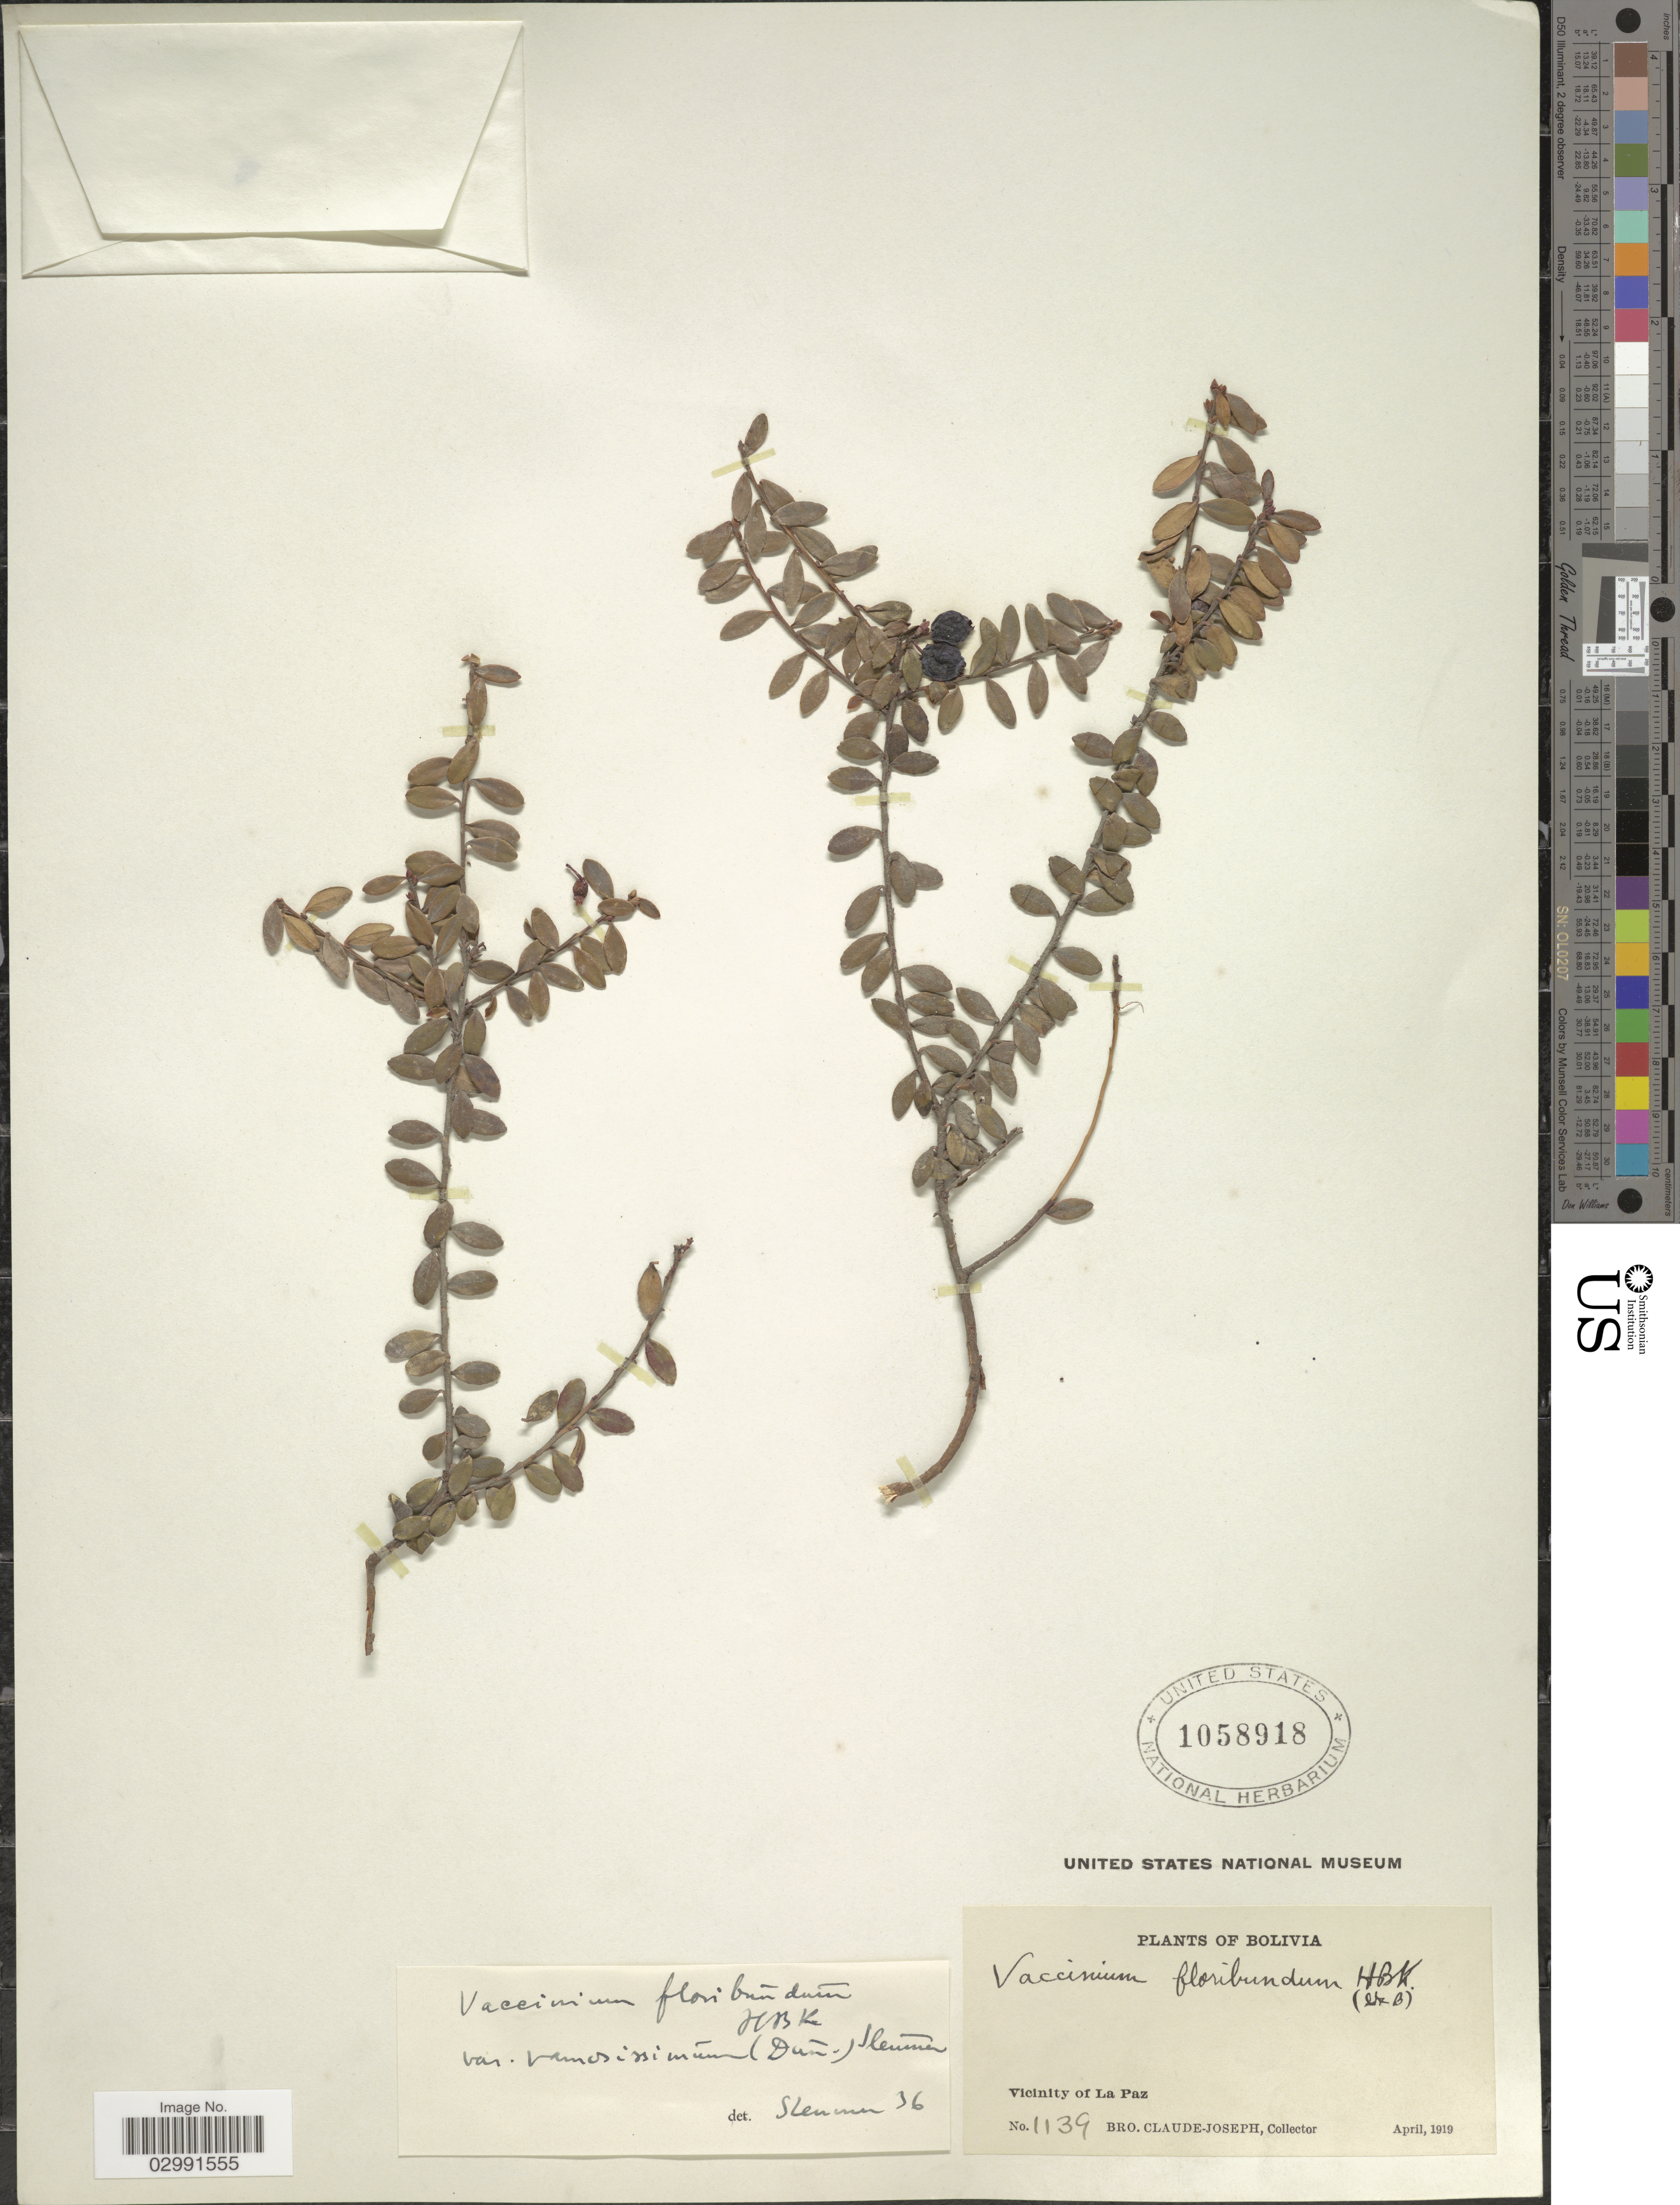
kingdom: Plantae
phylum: Tracheophyta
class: Magnoliopsida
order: Ericales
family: Ericaceae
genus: Vaccinium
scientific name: Vaccinium floribundum var. ramosissimum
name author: Kunth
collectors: Bro. Claude-Joseph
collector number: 1139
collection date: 1919-04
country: Bolivia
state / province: La Paz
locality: Vicinity of La Paz.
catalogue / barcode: US 1058918